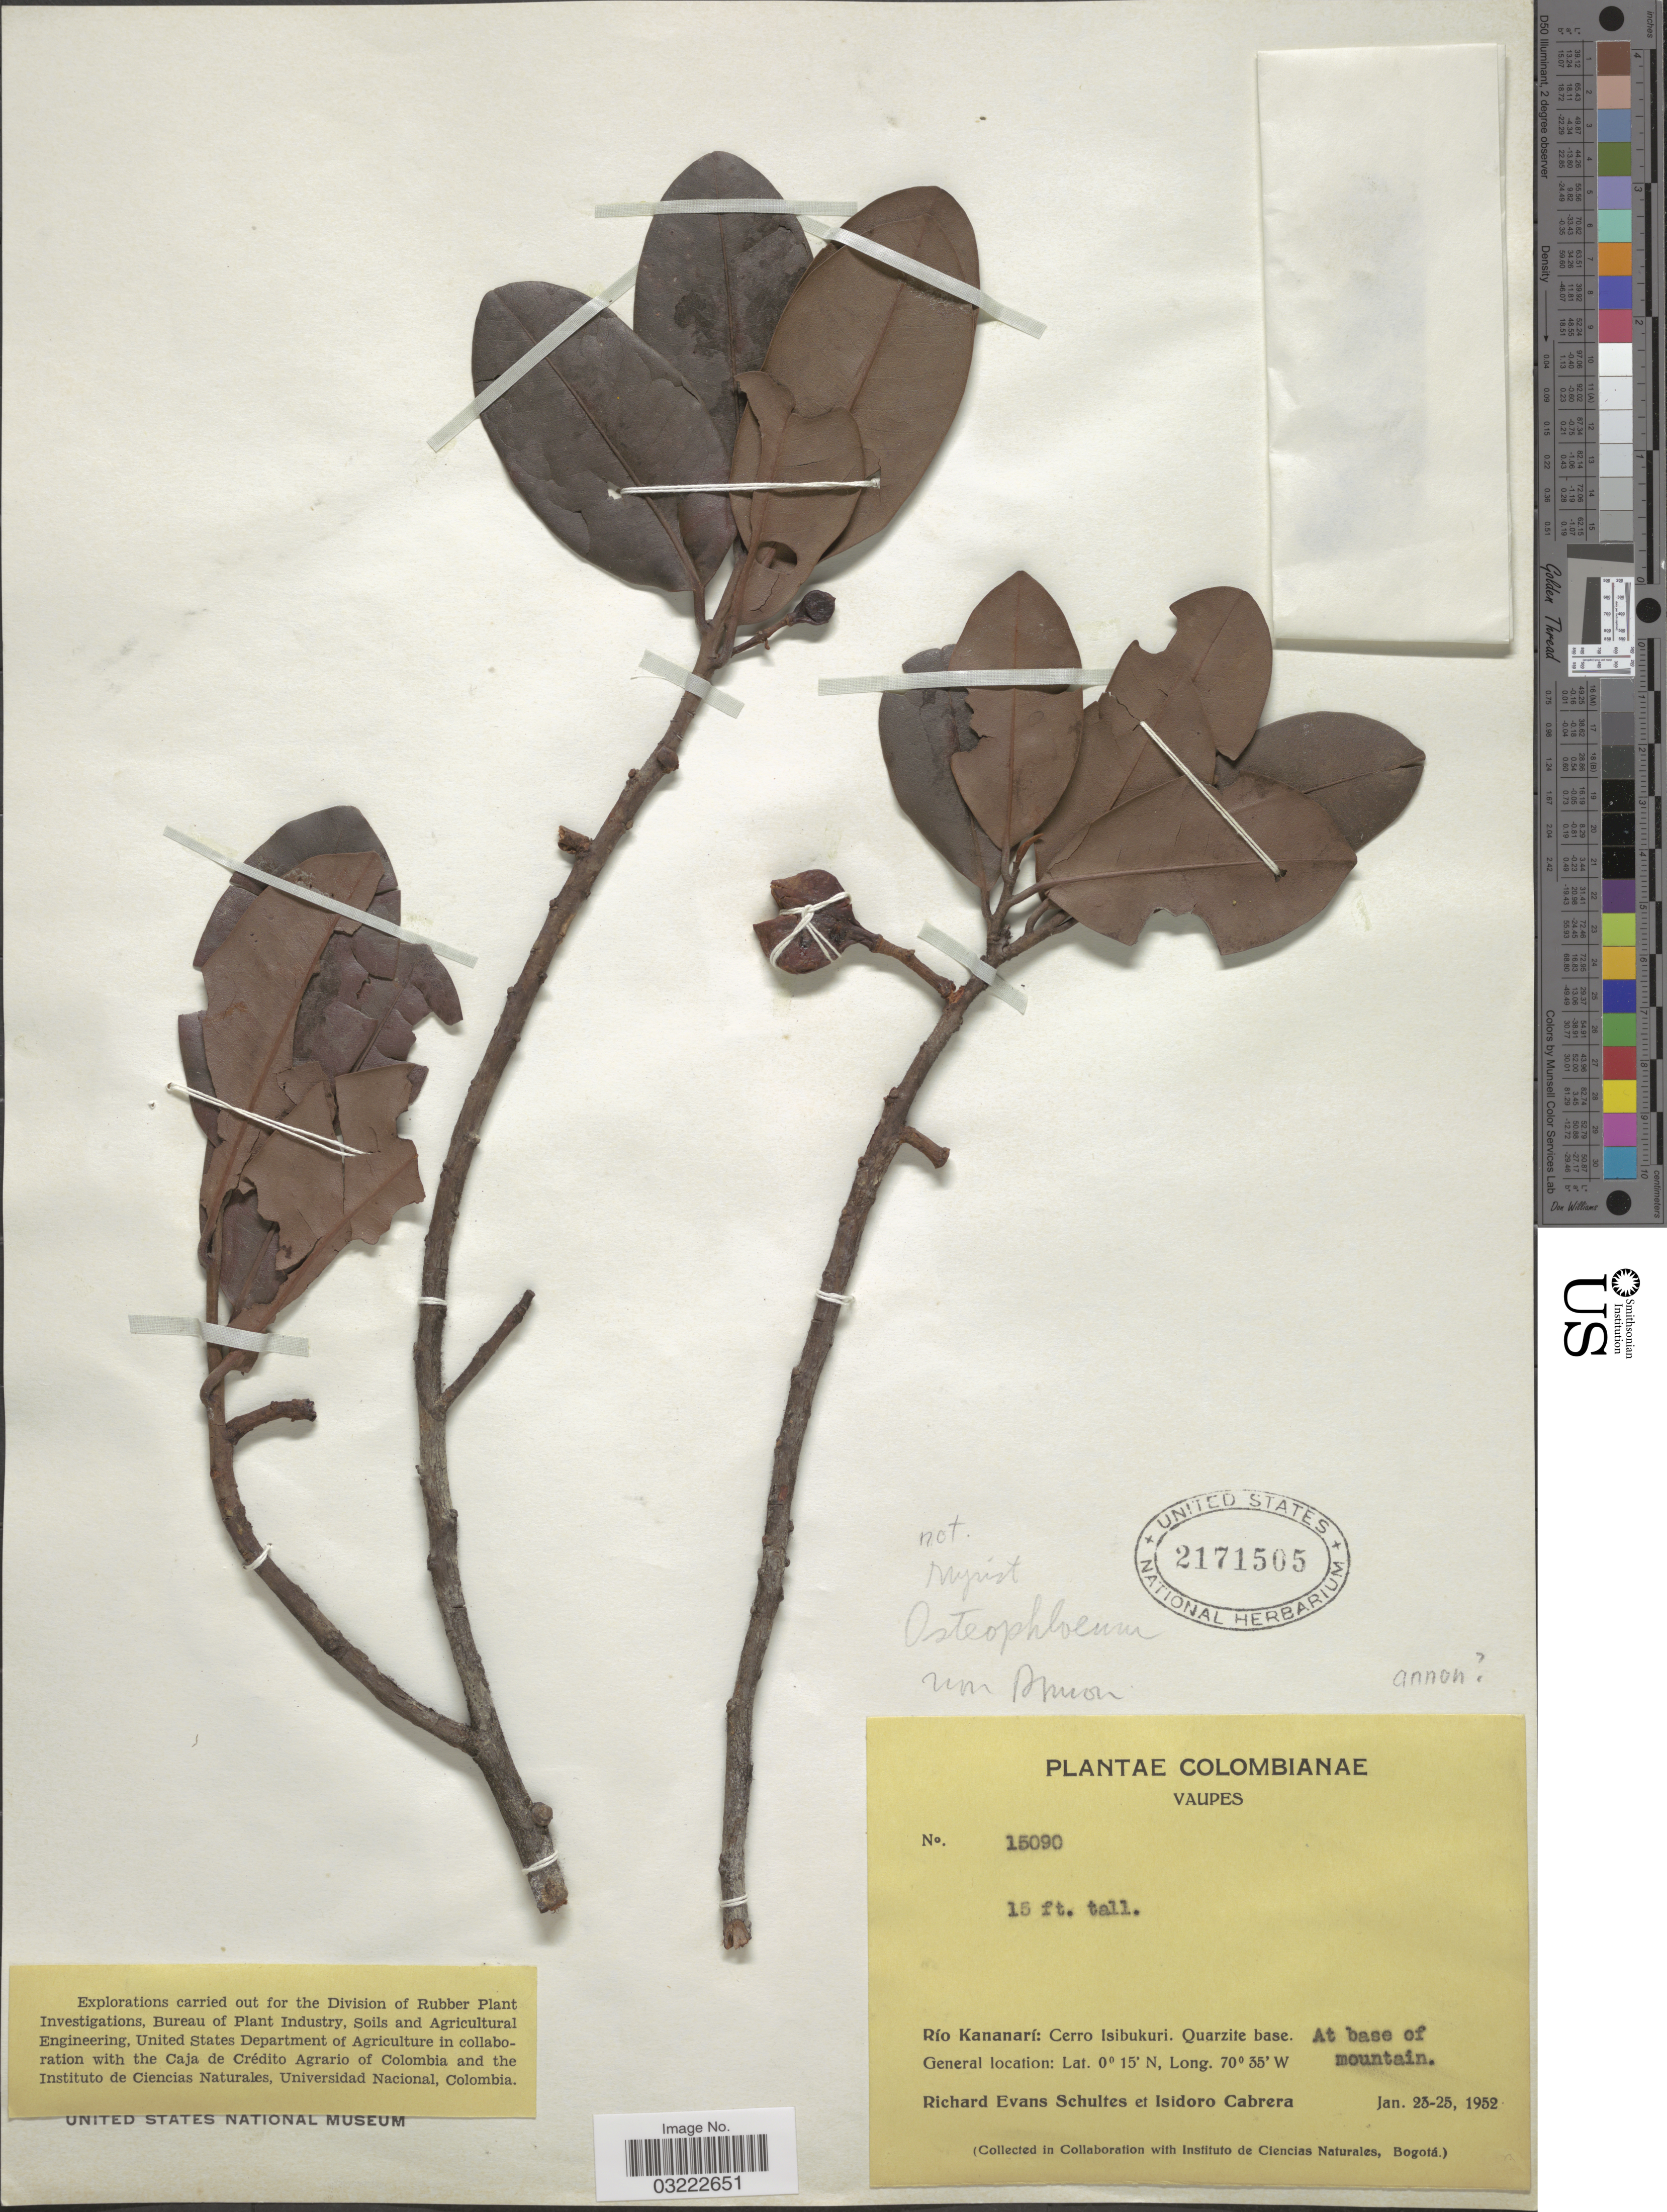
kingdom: Plantae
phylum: Tracheophyta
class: Magnoliopsida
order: Magnoliales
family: Myristicaceae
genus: Iryanthera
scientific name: Iryanthera sp.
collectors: R. E. Schultes & I. Cabrera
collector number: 15090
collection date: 1952-01-23/1952-01-25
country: Colombia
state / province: Vaupés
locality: Río Kananarí: Cerro Isibukuri.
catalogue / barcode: US 2171505